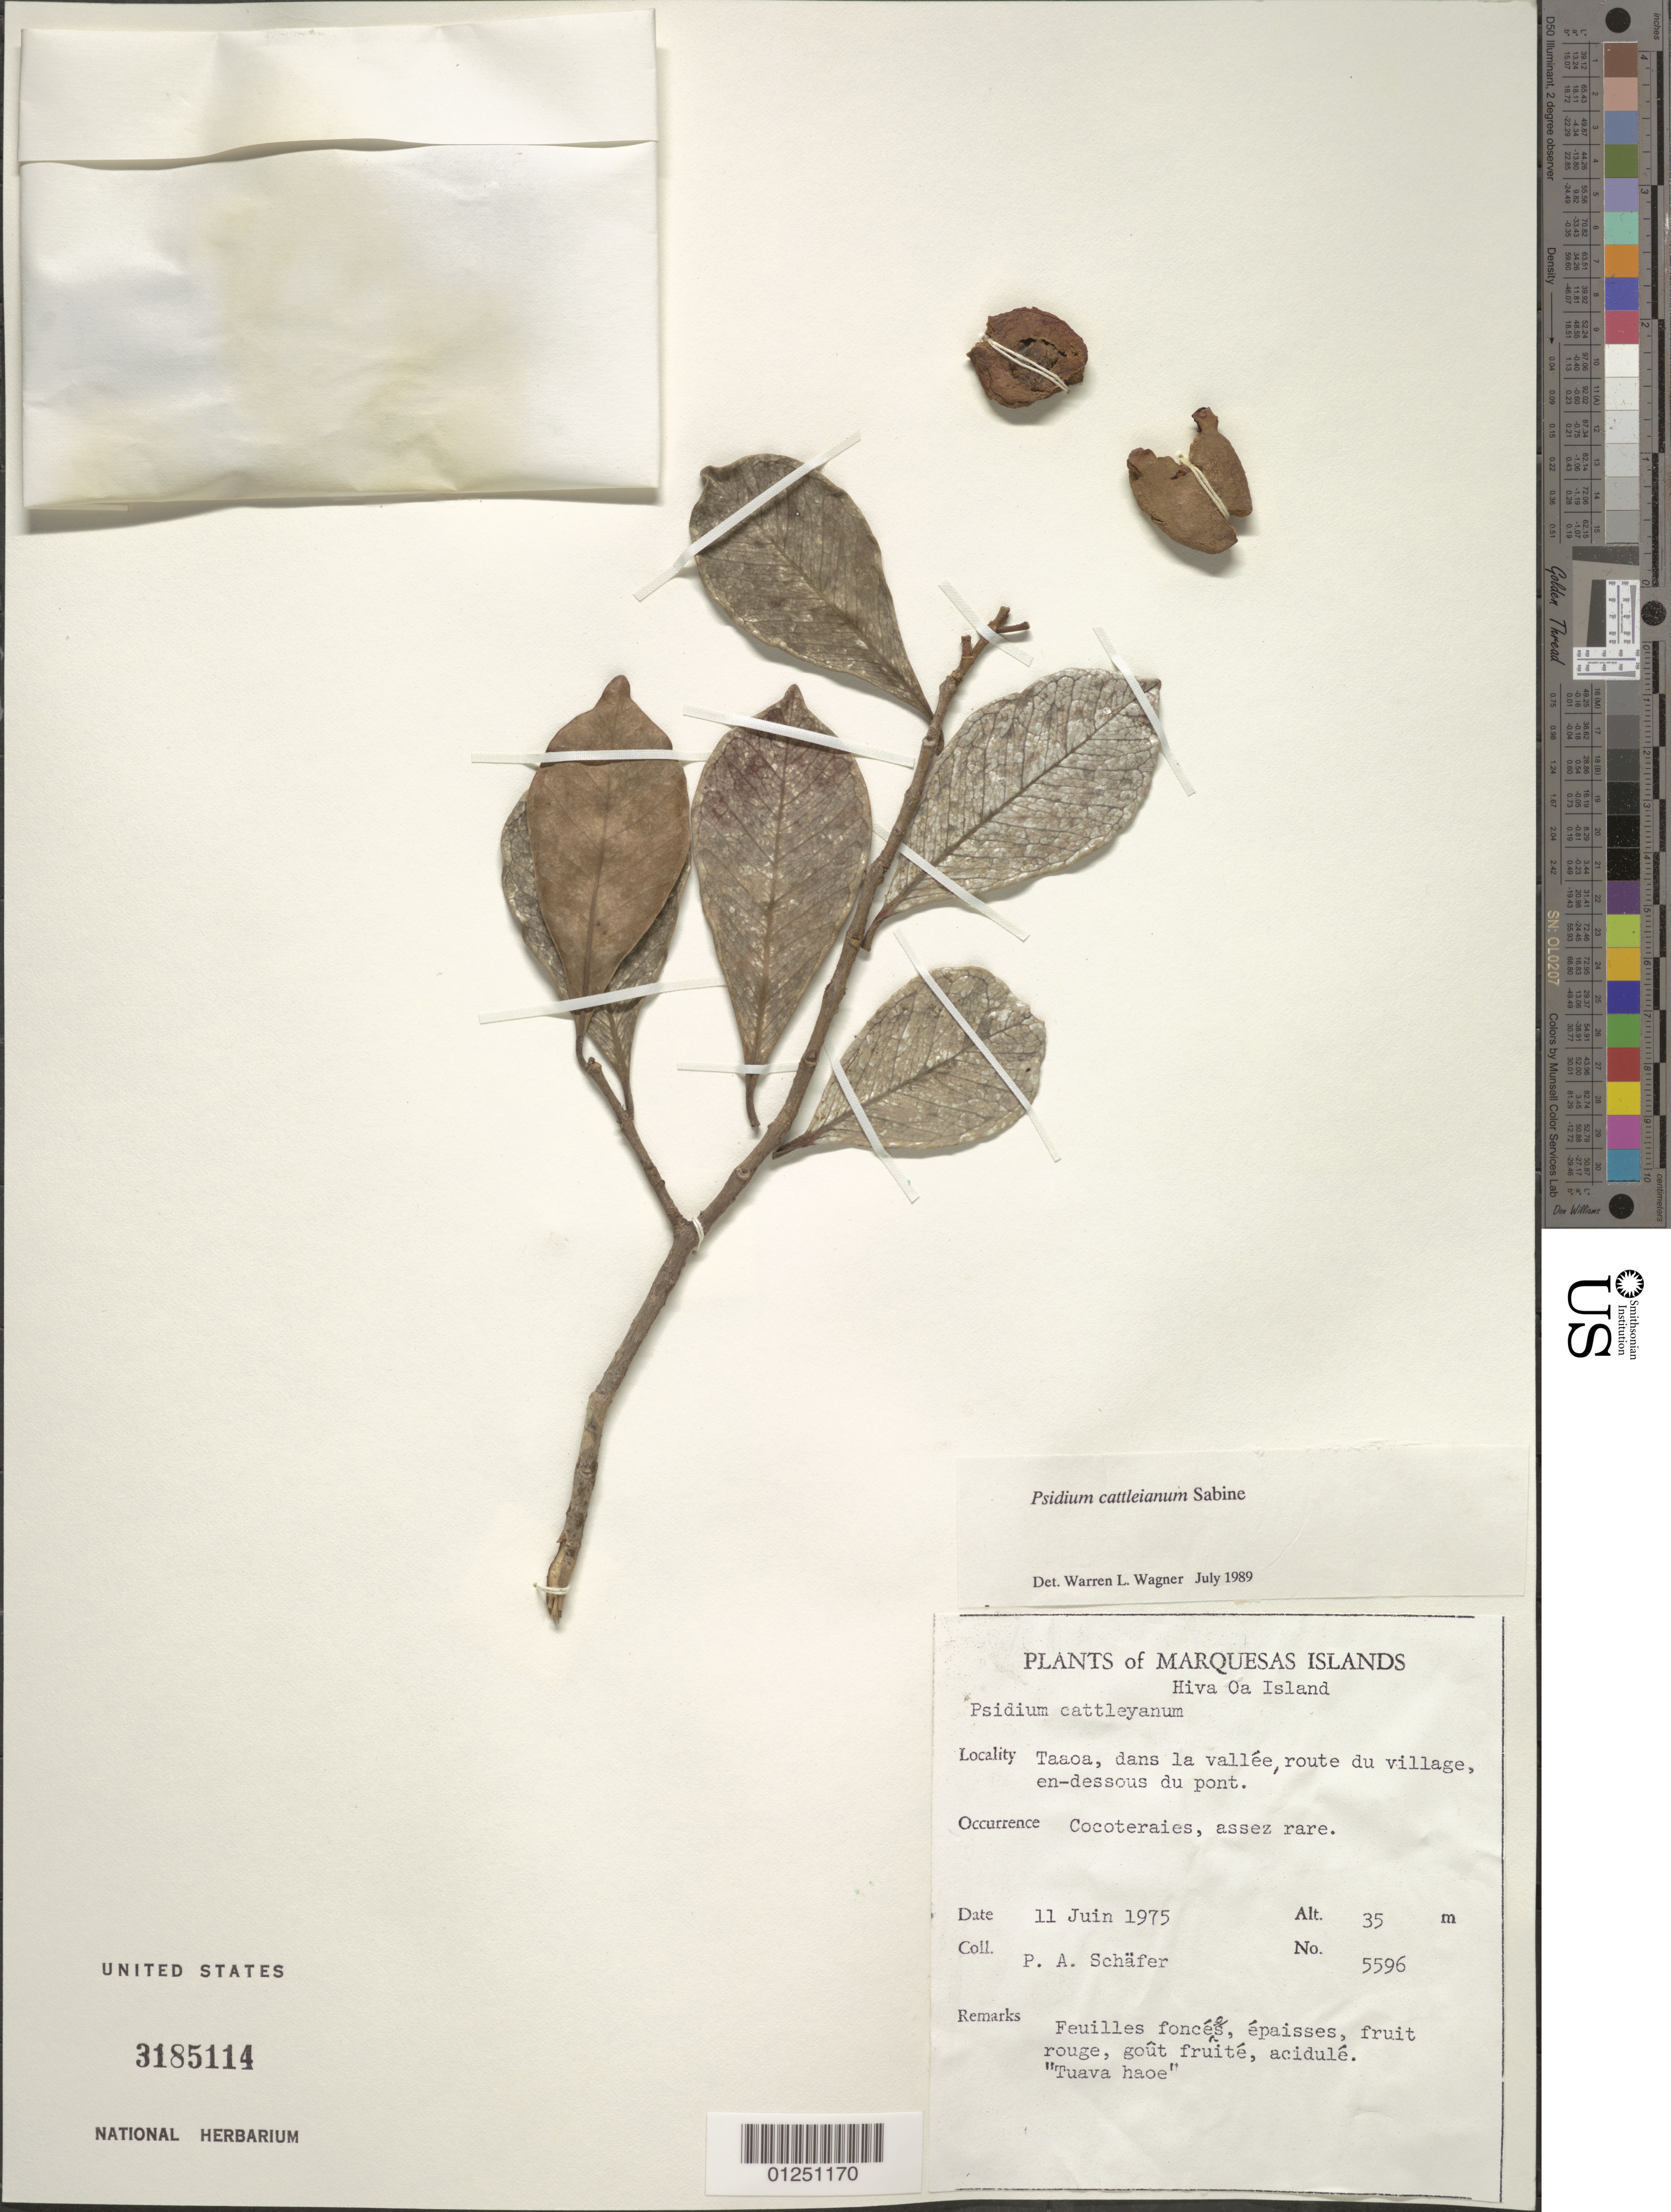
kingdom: Plantae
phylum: Tracheophyta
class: Magnoliopsida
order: Myrtales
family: Myrtaceae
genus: Psidium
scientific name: Psidium cattleyanum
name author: Sabine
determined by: Wagner, W. L., (BOT), Smithsonian Institution - National Museum of Natural History (UNITED STATES)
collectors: P. A. Schäfer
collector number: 5596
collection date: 1975-06-11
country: French Polynesia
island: Hiva Oa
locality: Taaoa, dans la vallée, route du village en-dessous du pont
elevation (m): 35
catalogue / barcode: US 3185114